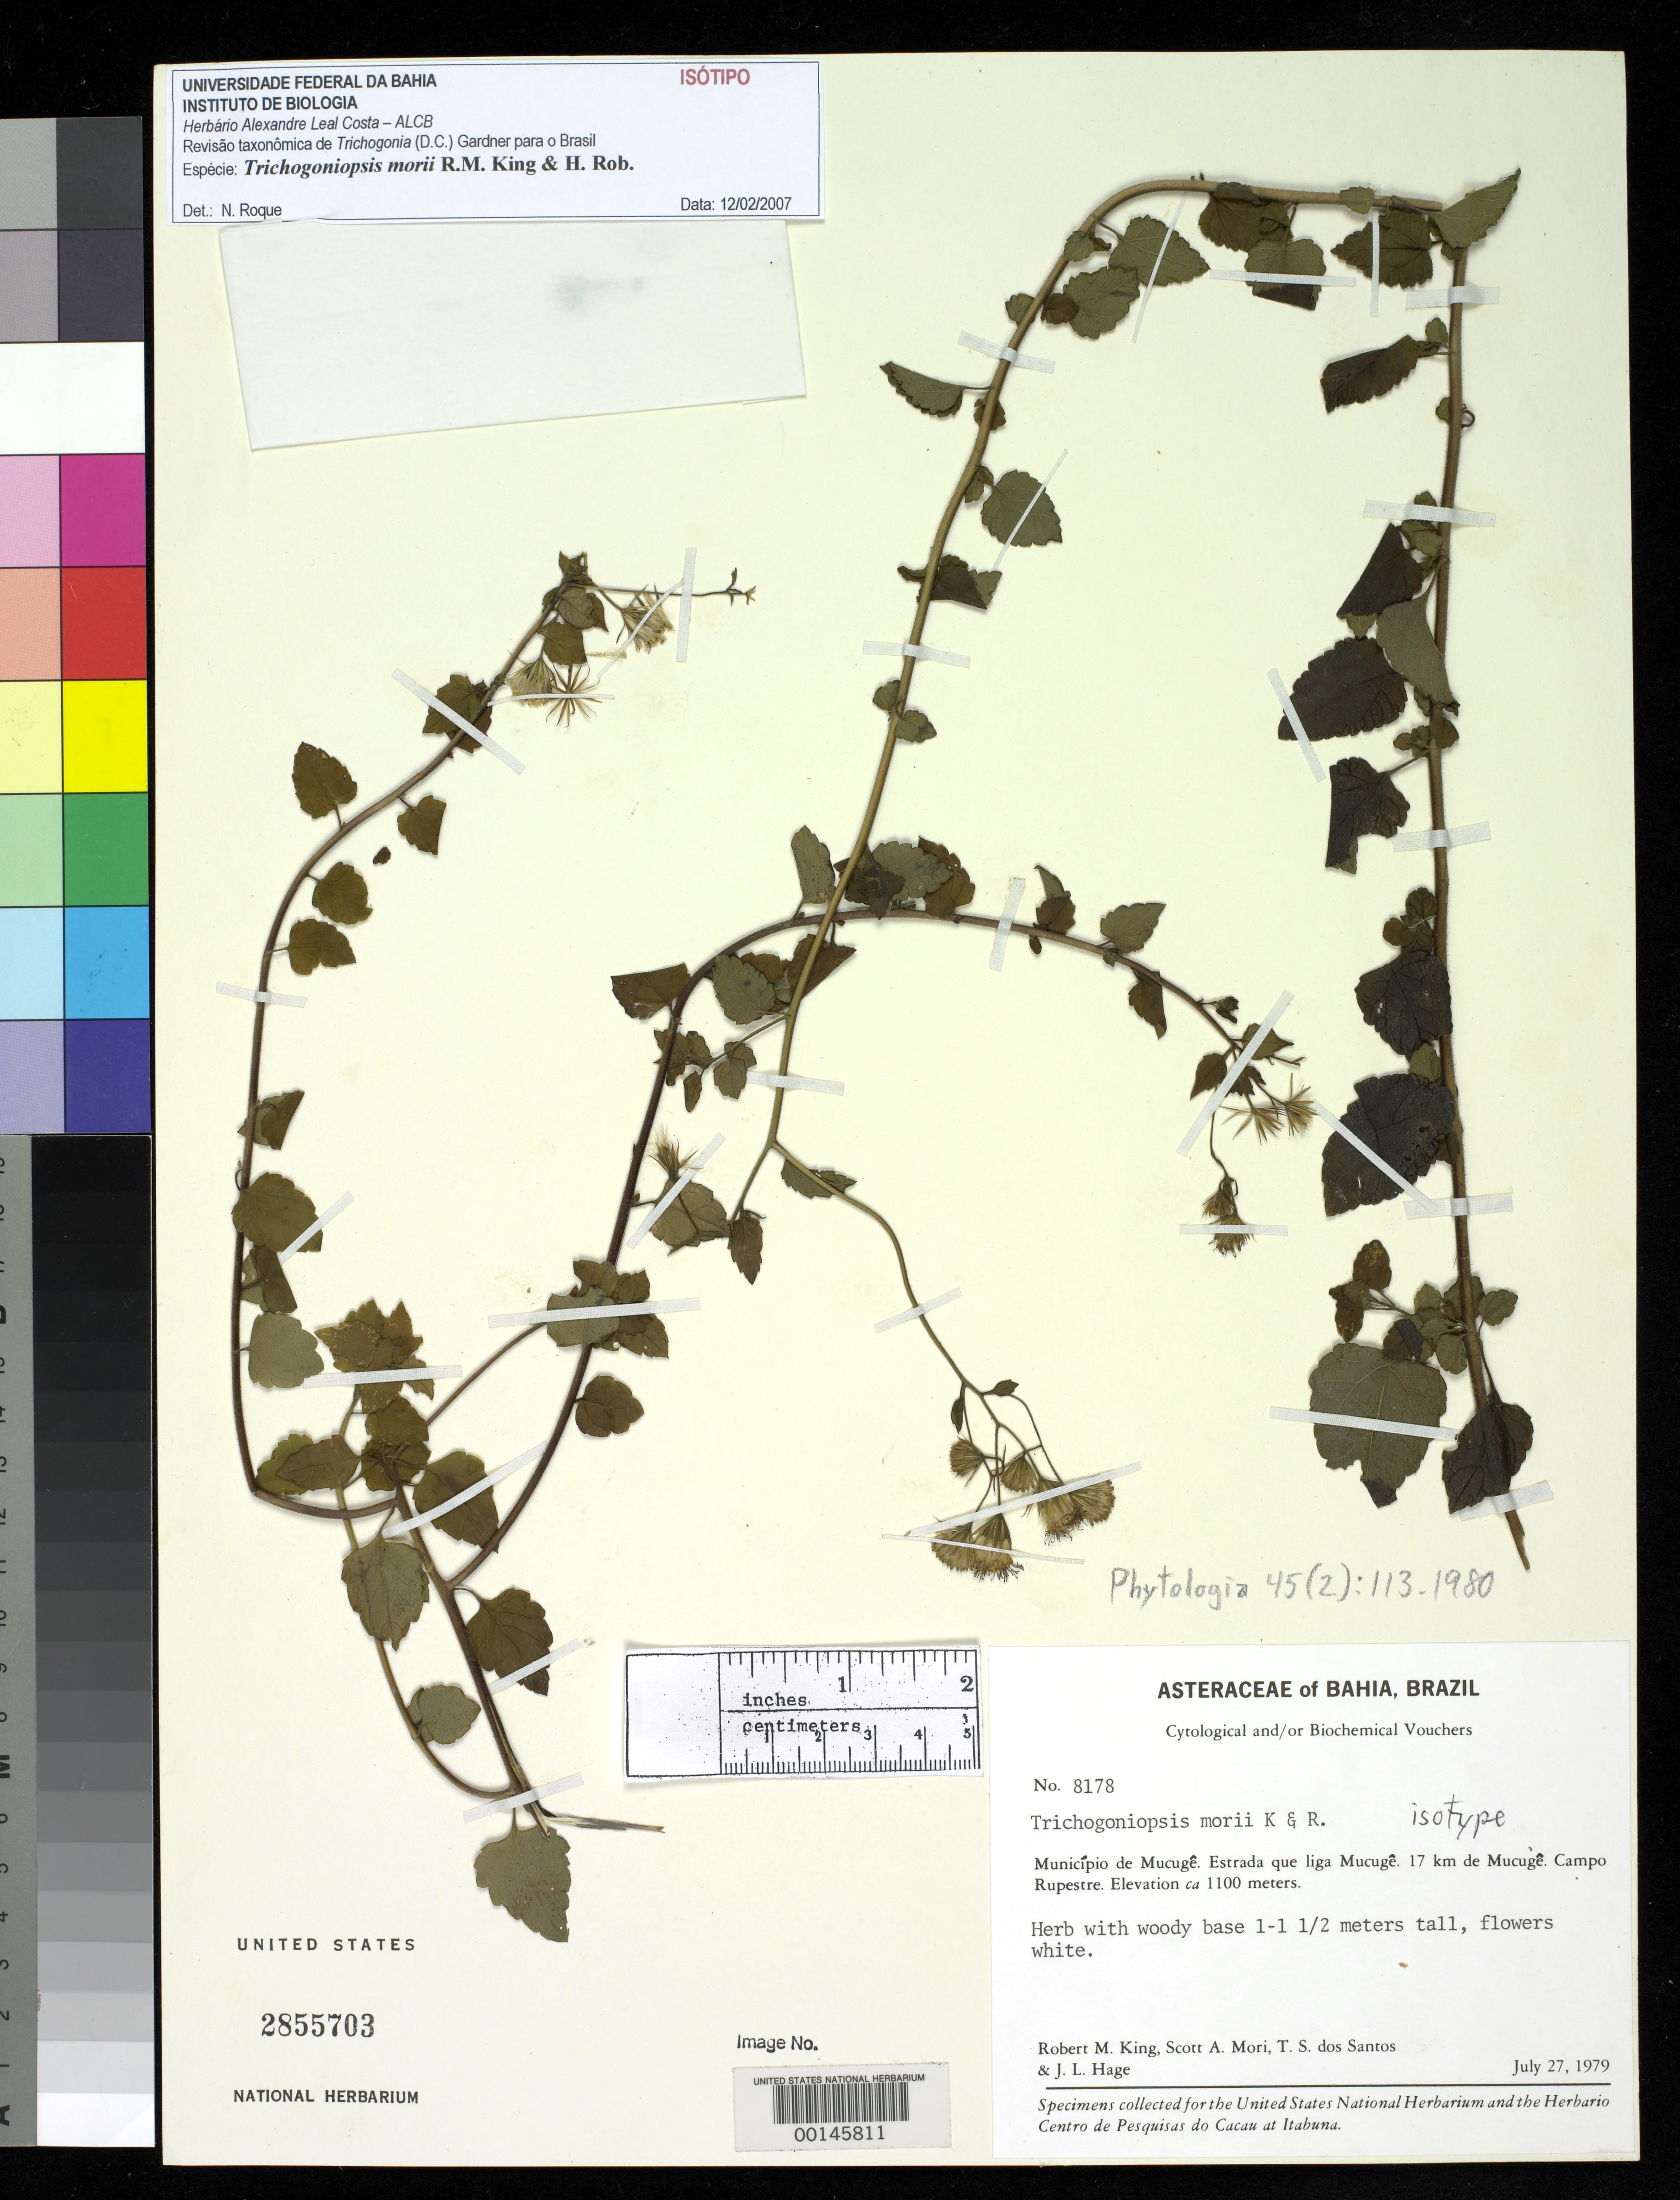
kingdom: Plantae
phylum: Tracheophyta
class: Magnoliopsida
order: Asterales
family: Asteraceae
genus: Trichogoniopsis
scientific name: Trichogoniopsis morii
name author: R.M. King & H. Rob.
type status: Isotype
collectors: R. M. King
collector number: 8178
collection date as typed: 27 Jul 1979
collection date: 1979-07-27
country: Brazil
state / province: Bahia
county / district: Mucugê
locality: Campo Rupestre near Mucuge.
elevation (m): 1100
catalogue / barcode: US 2855703